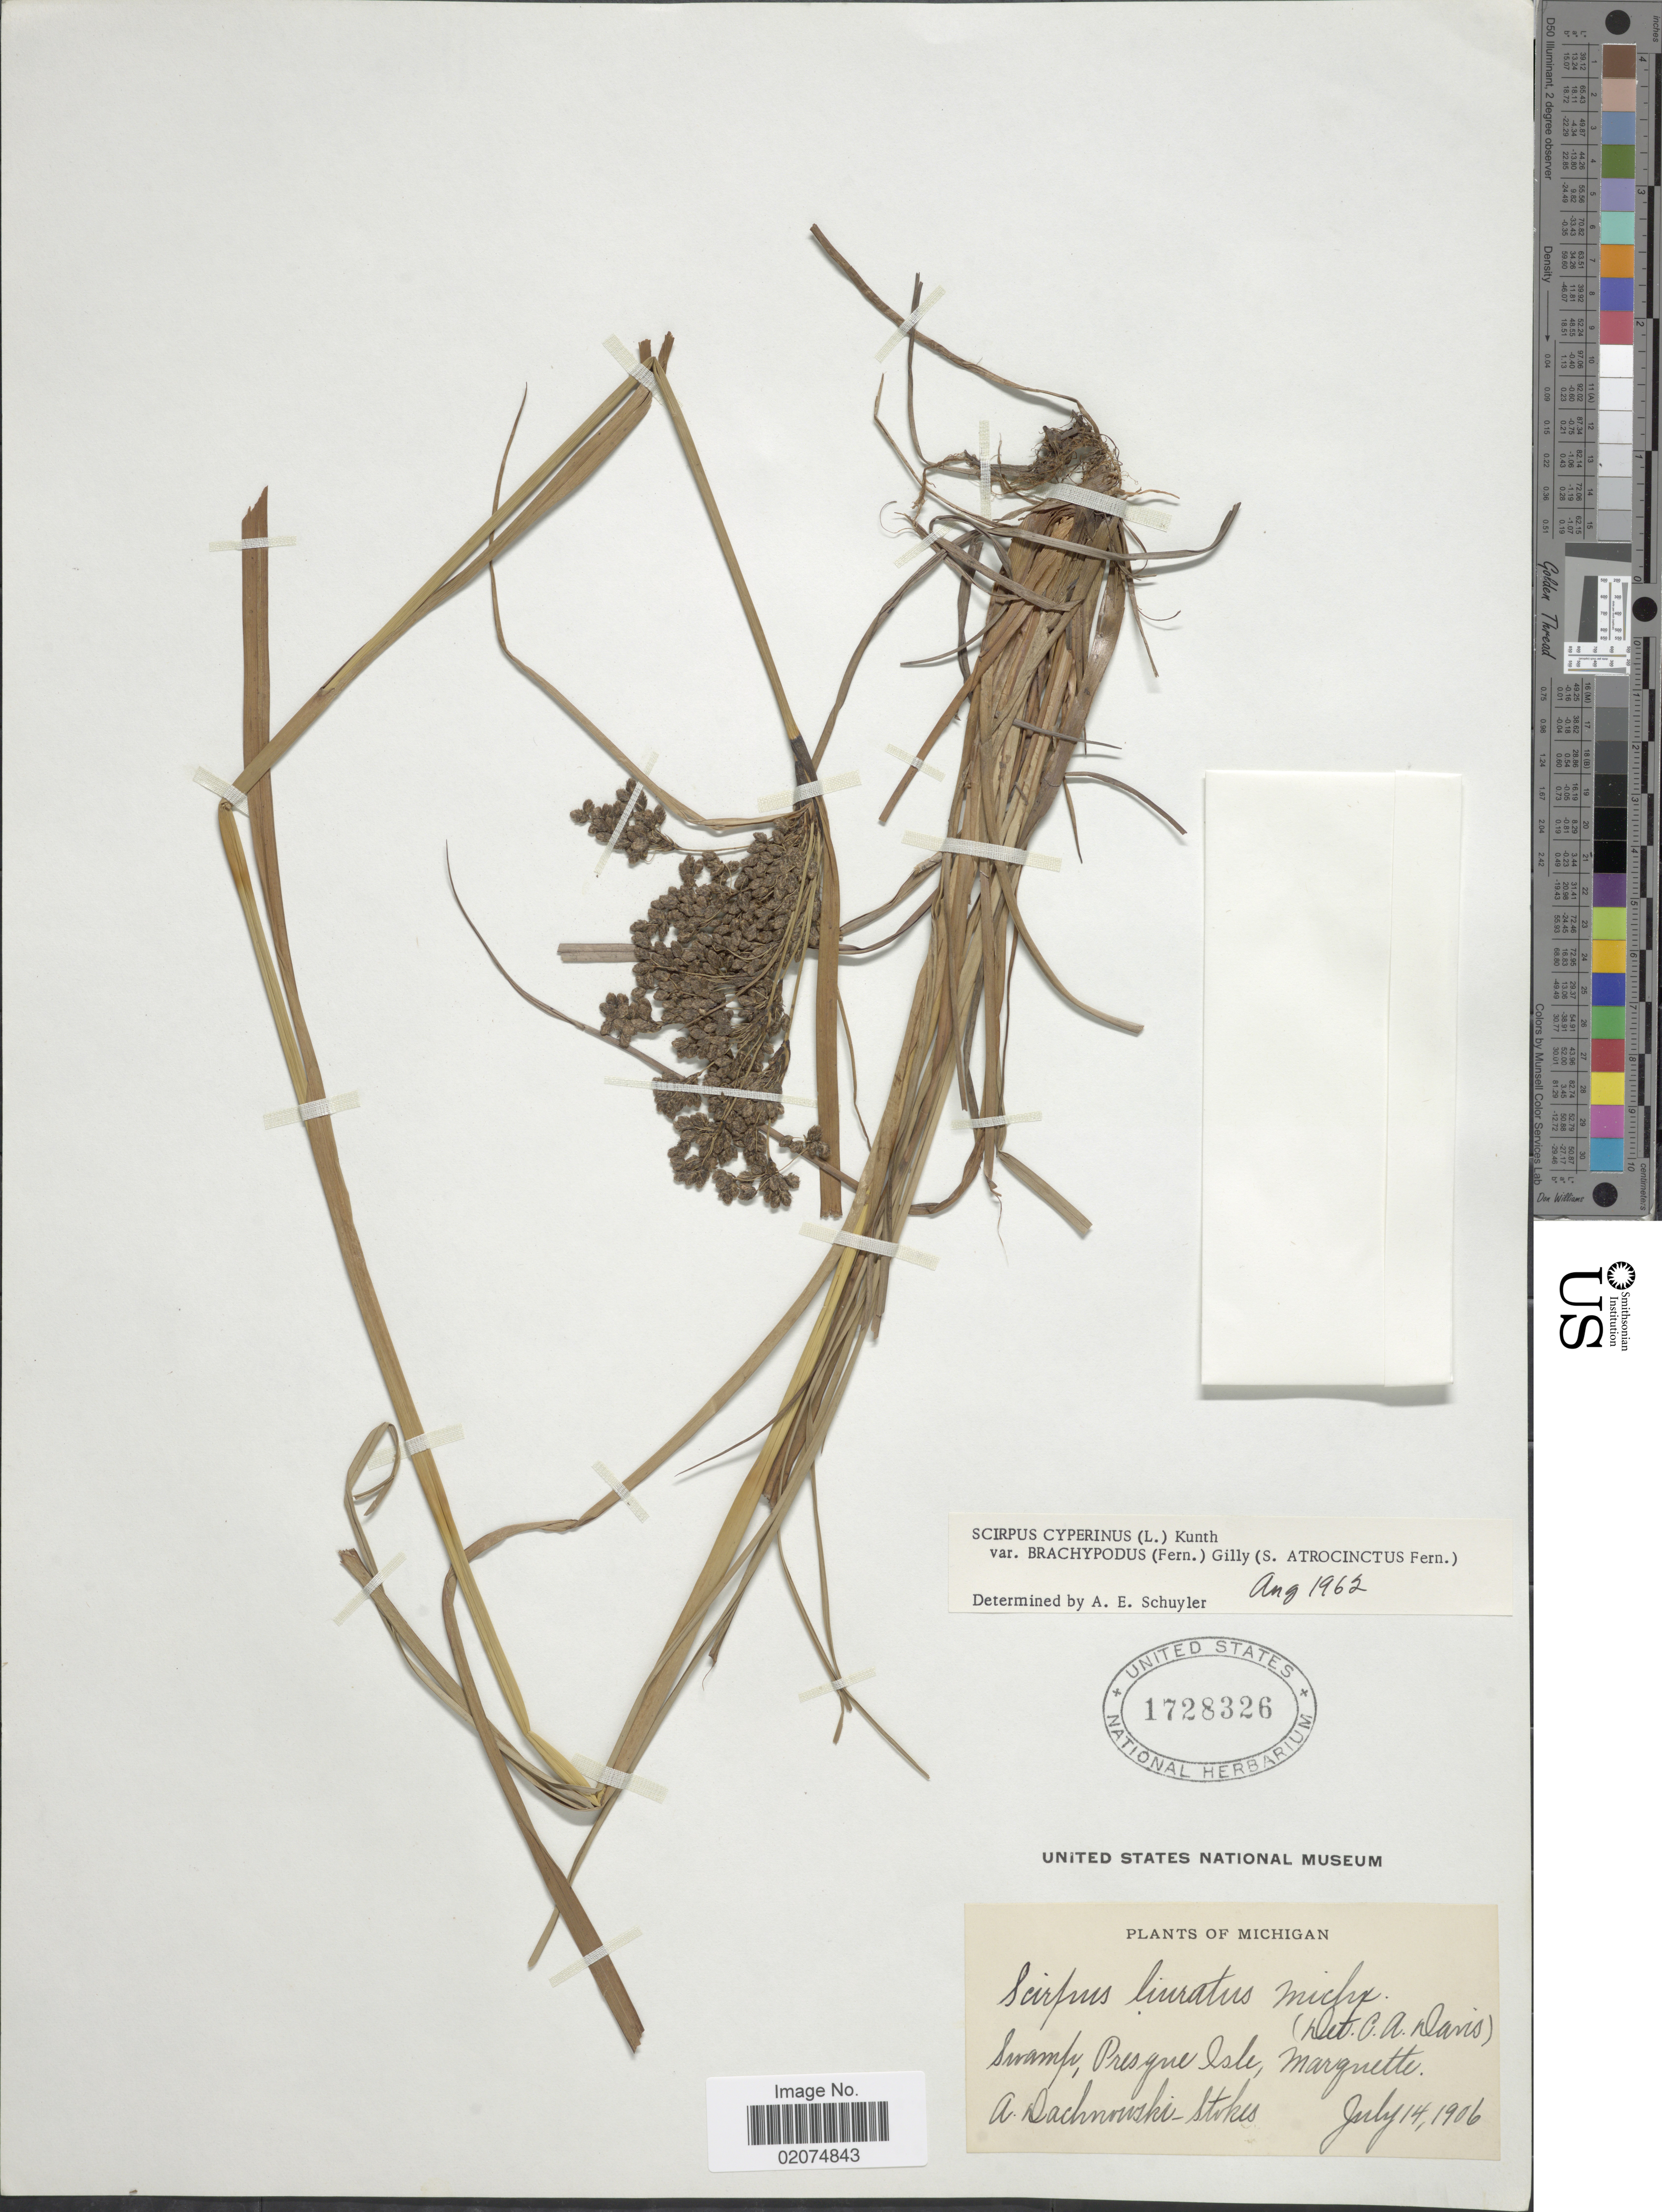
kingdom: Plantae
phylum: Tracheophyta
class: Liliopsida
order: Poales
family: Cyperaceae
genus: Scirpus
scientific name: Scirpus atrocinctus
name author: Fernald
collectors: A. P. Dachnowski-Stokes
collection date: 1906-07-14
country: United States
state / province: Michigan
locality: Presgue Isle, Marguette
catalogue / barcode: US 1728326